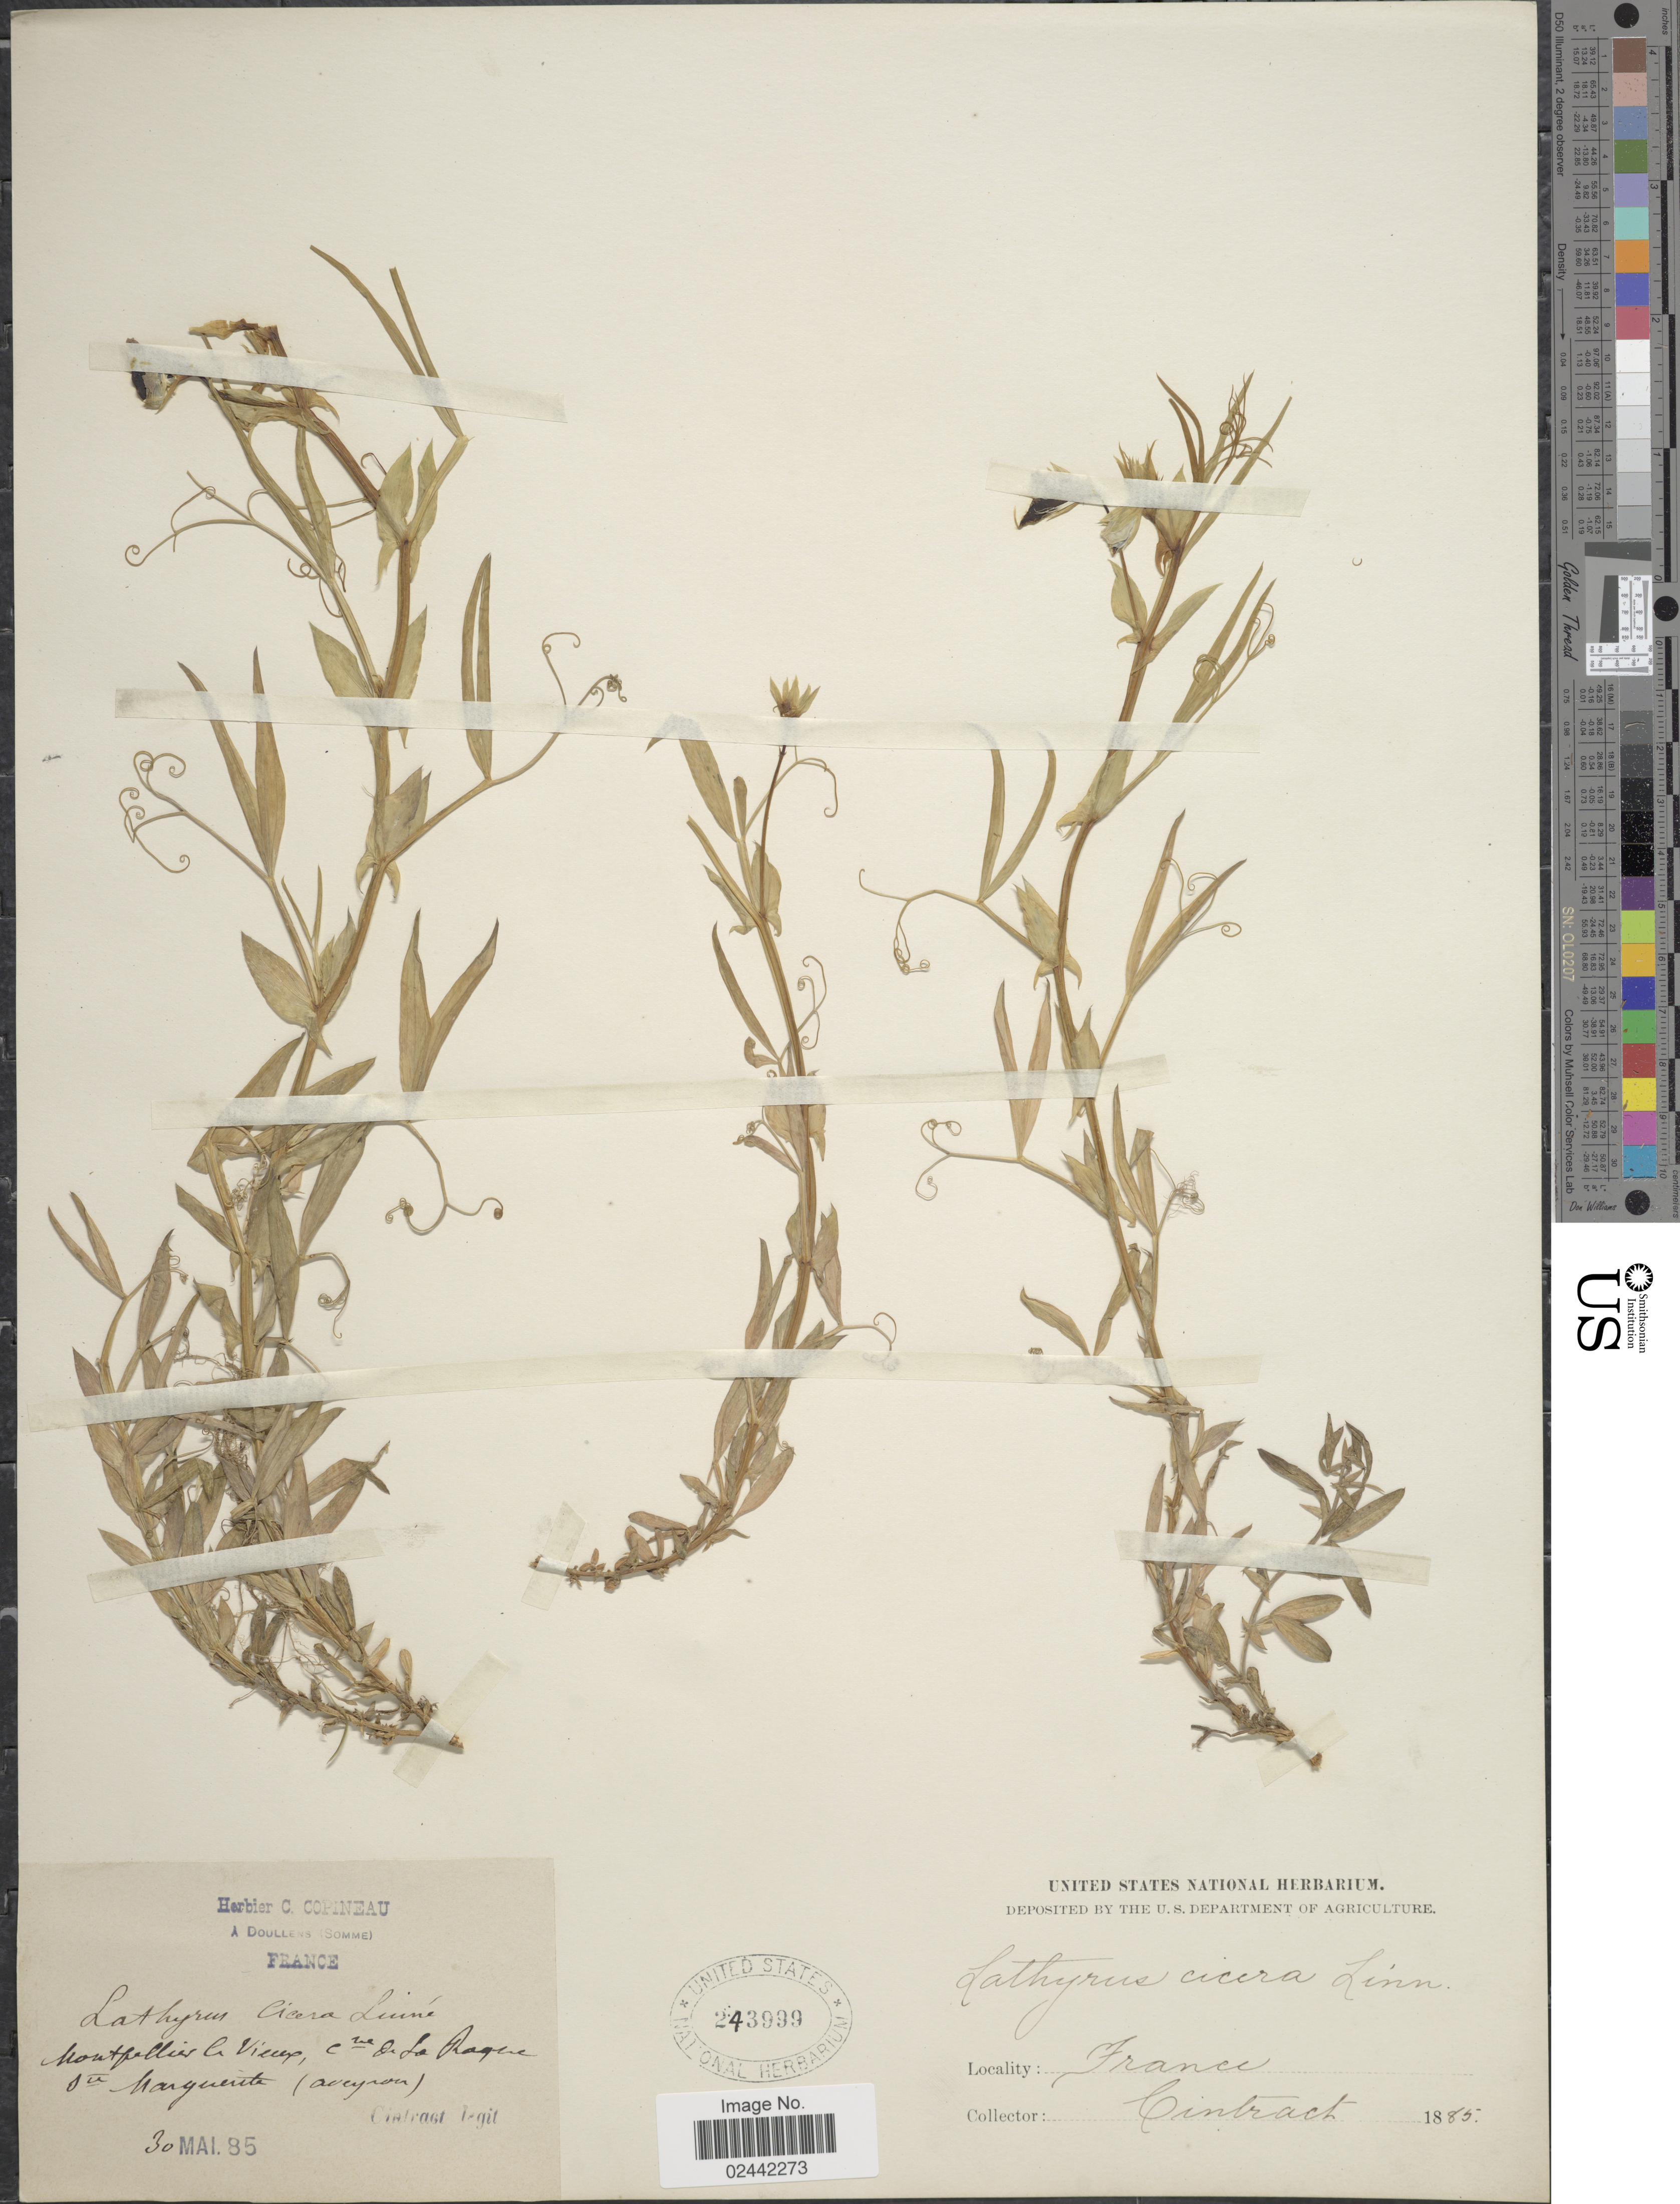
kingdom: Plantae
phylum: Tracheophyta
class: Magnoliopsida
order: Fabales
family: Fabaceae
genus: Lathyrus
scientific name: Lathyrus cicera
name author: L.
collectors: Cintract, --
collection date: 1885-05-30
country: France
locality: France. Montpellier C. Cieux, c. [illegible text] de la Raque. [illegible text] Marquerite ( av[illegible text]).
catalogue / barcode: US 243999